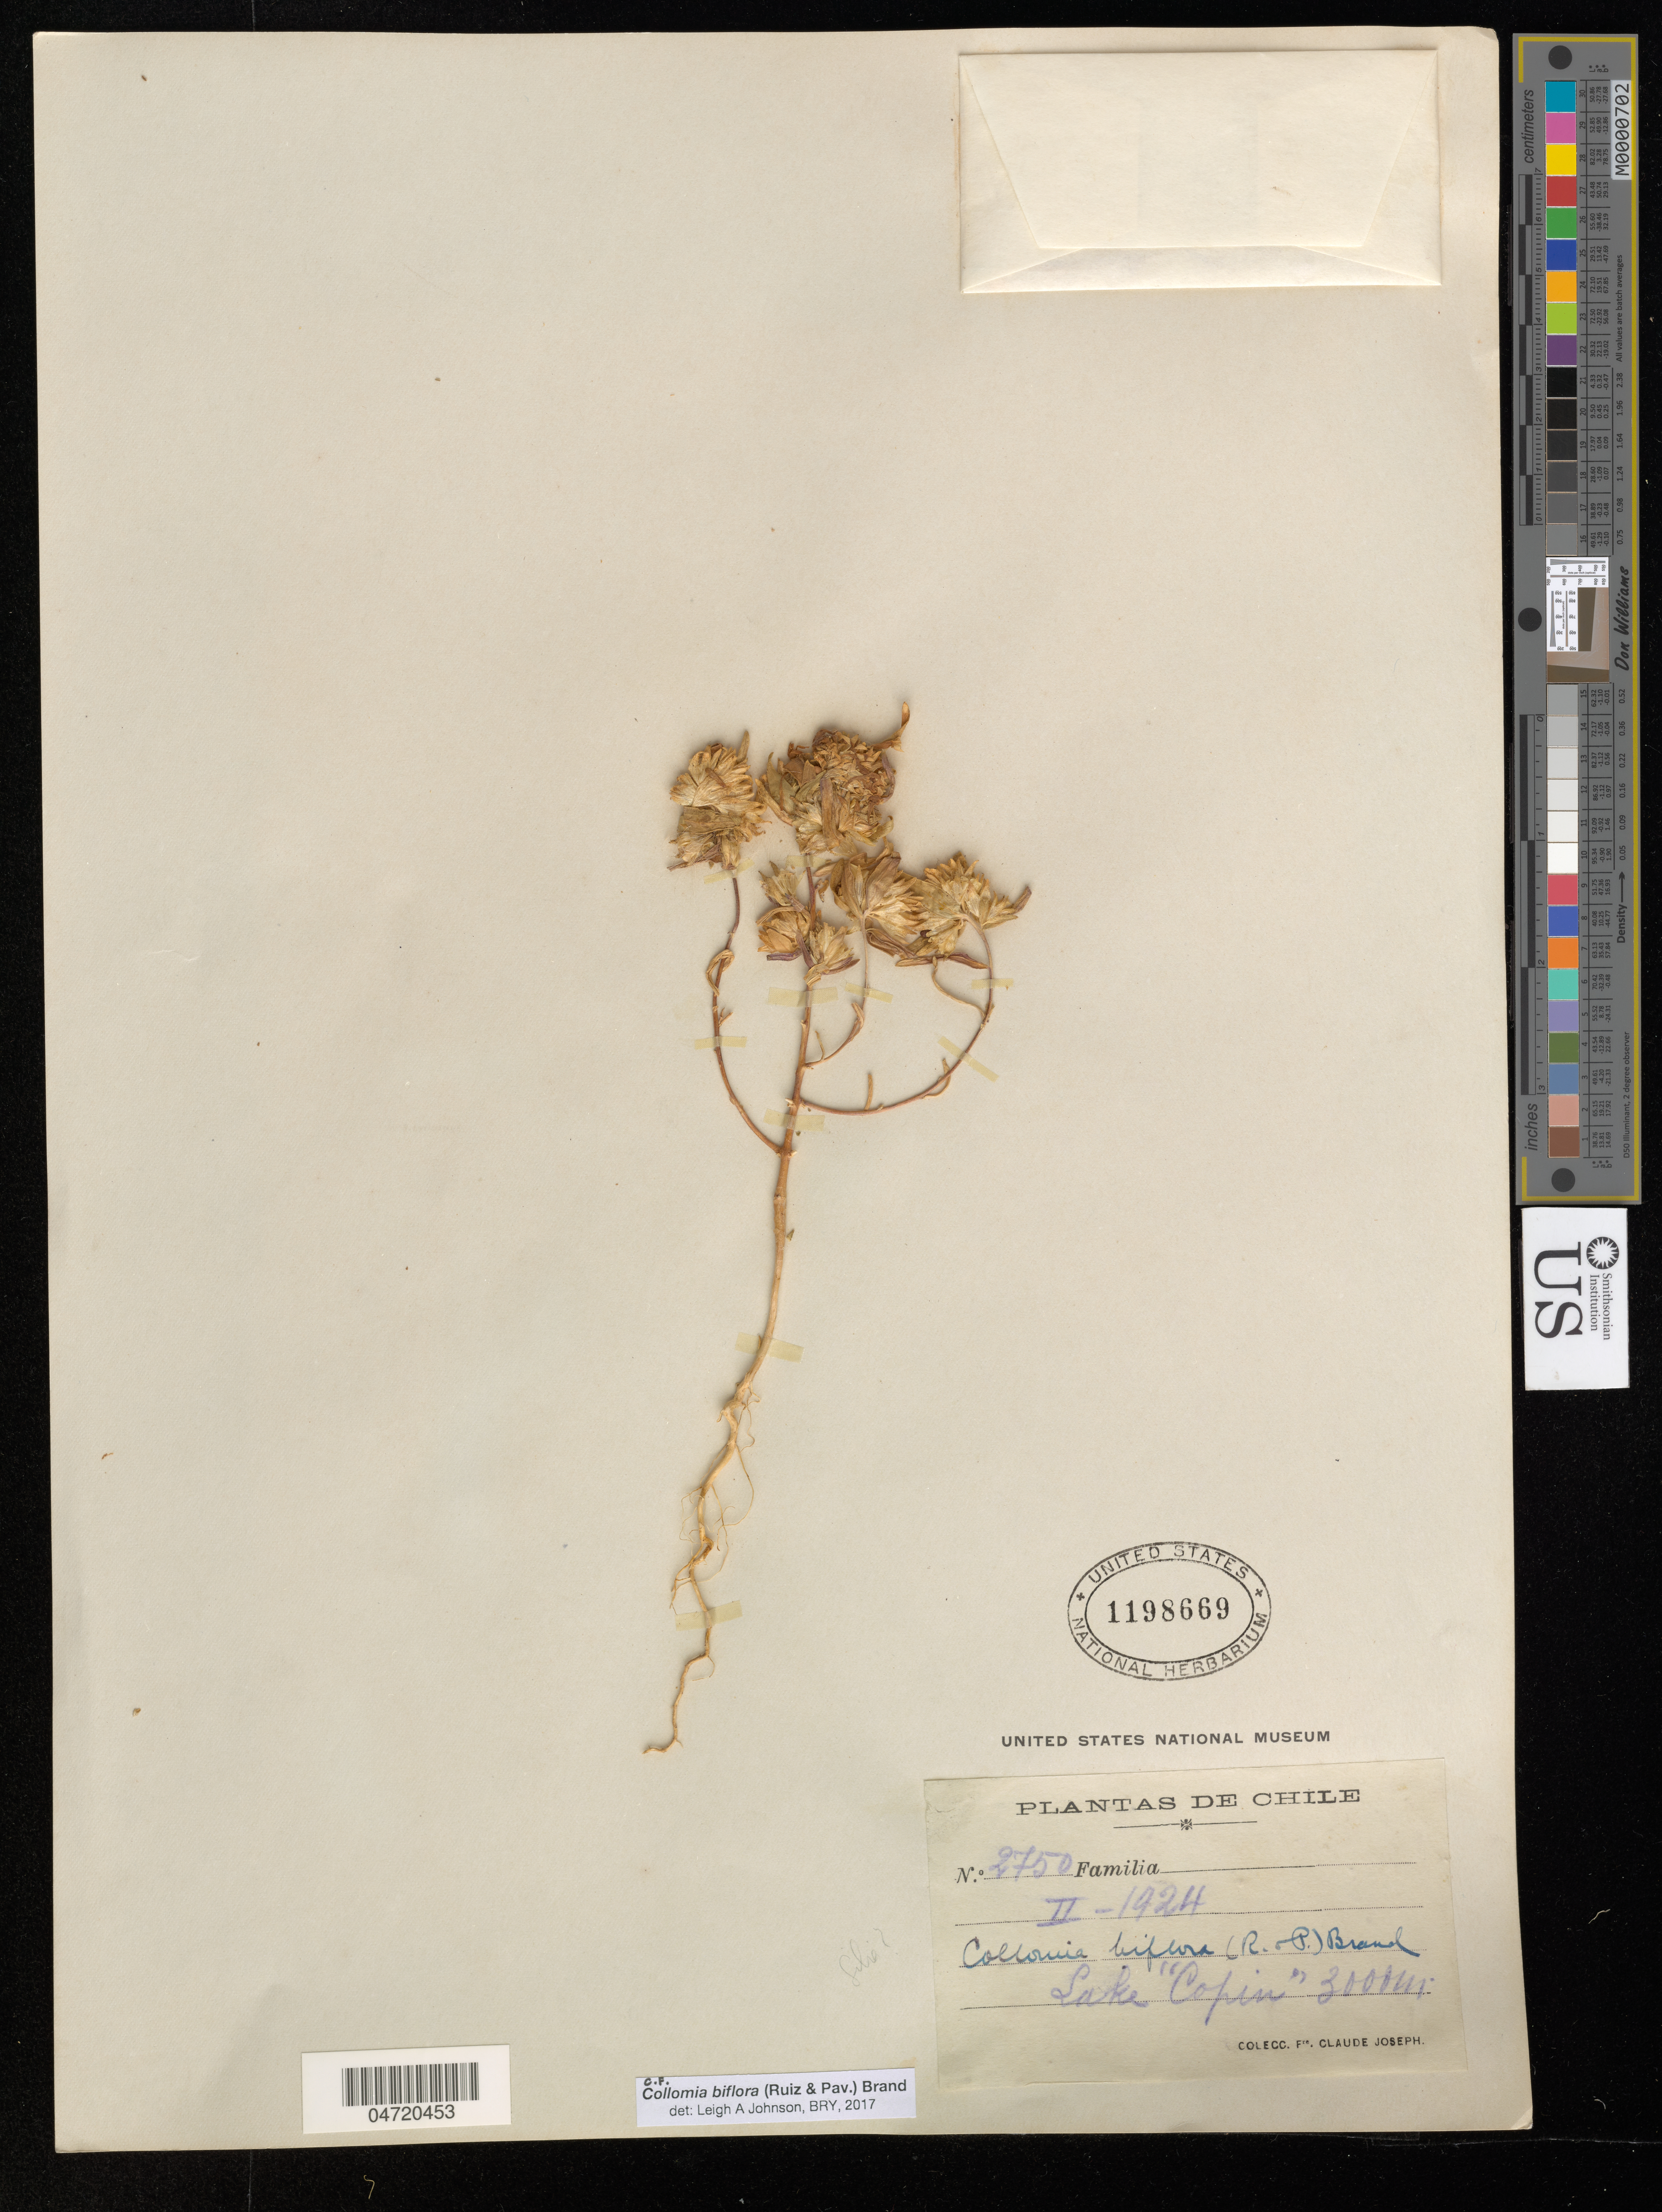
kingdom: Plantae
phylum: Tracheophyta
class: Magnoliopsida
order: Ericales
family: Polemoniaceae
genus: Collomia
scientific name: Collomia biflora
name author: (Ruiz & Pav.) Brand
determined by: Johnson, Leigh Alma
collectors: Frere Claude Joseph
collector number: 2750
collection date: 1924-02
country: Chile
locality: Lake "Copin"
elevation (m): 3000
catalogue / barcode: US 1198669